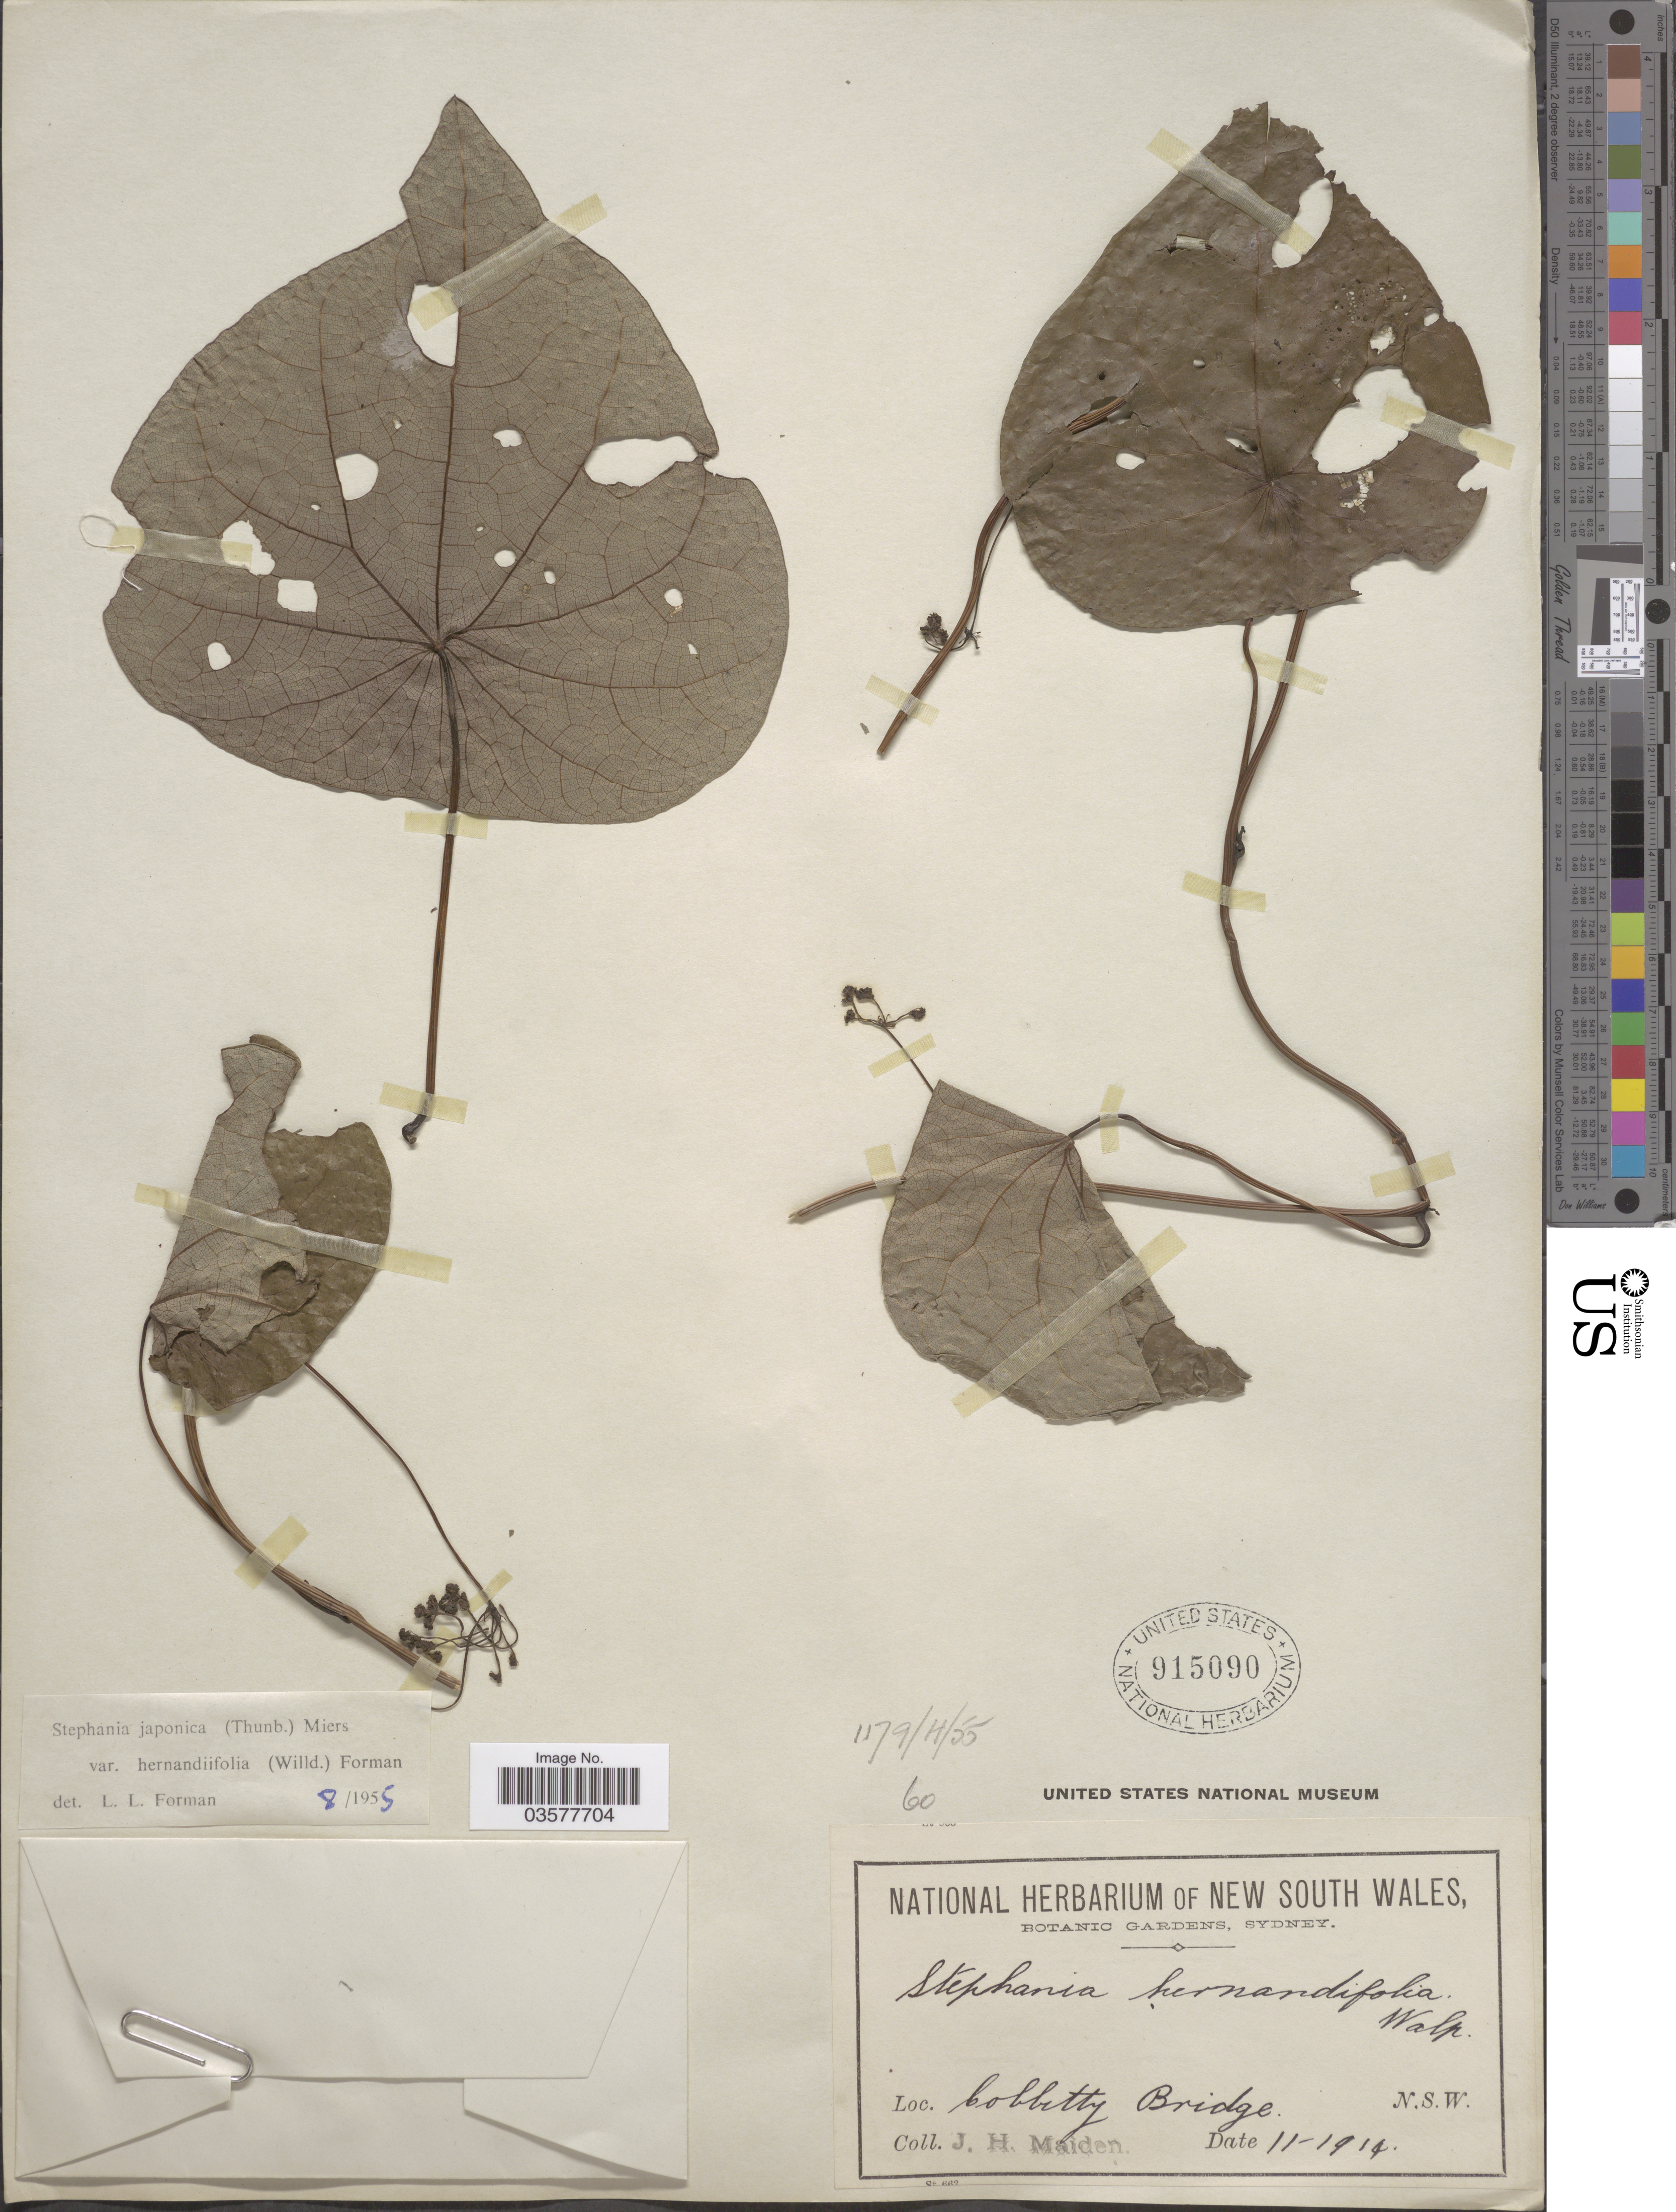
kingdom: Plantae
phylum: Tracheophyta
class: Magnoliopsida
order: Ranunculales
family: Menispermaceae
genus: Stephania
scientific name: Stephania hernandiifolia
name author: (Willd.) Walp.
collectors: J. Maiden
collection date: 1914-11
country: Australia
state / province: New South Wales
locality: Cobbitty Bridge.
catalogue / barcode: US 915090